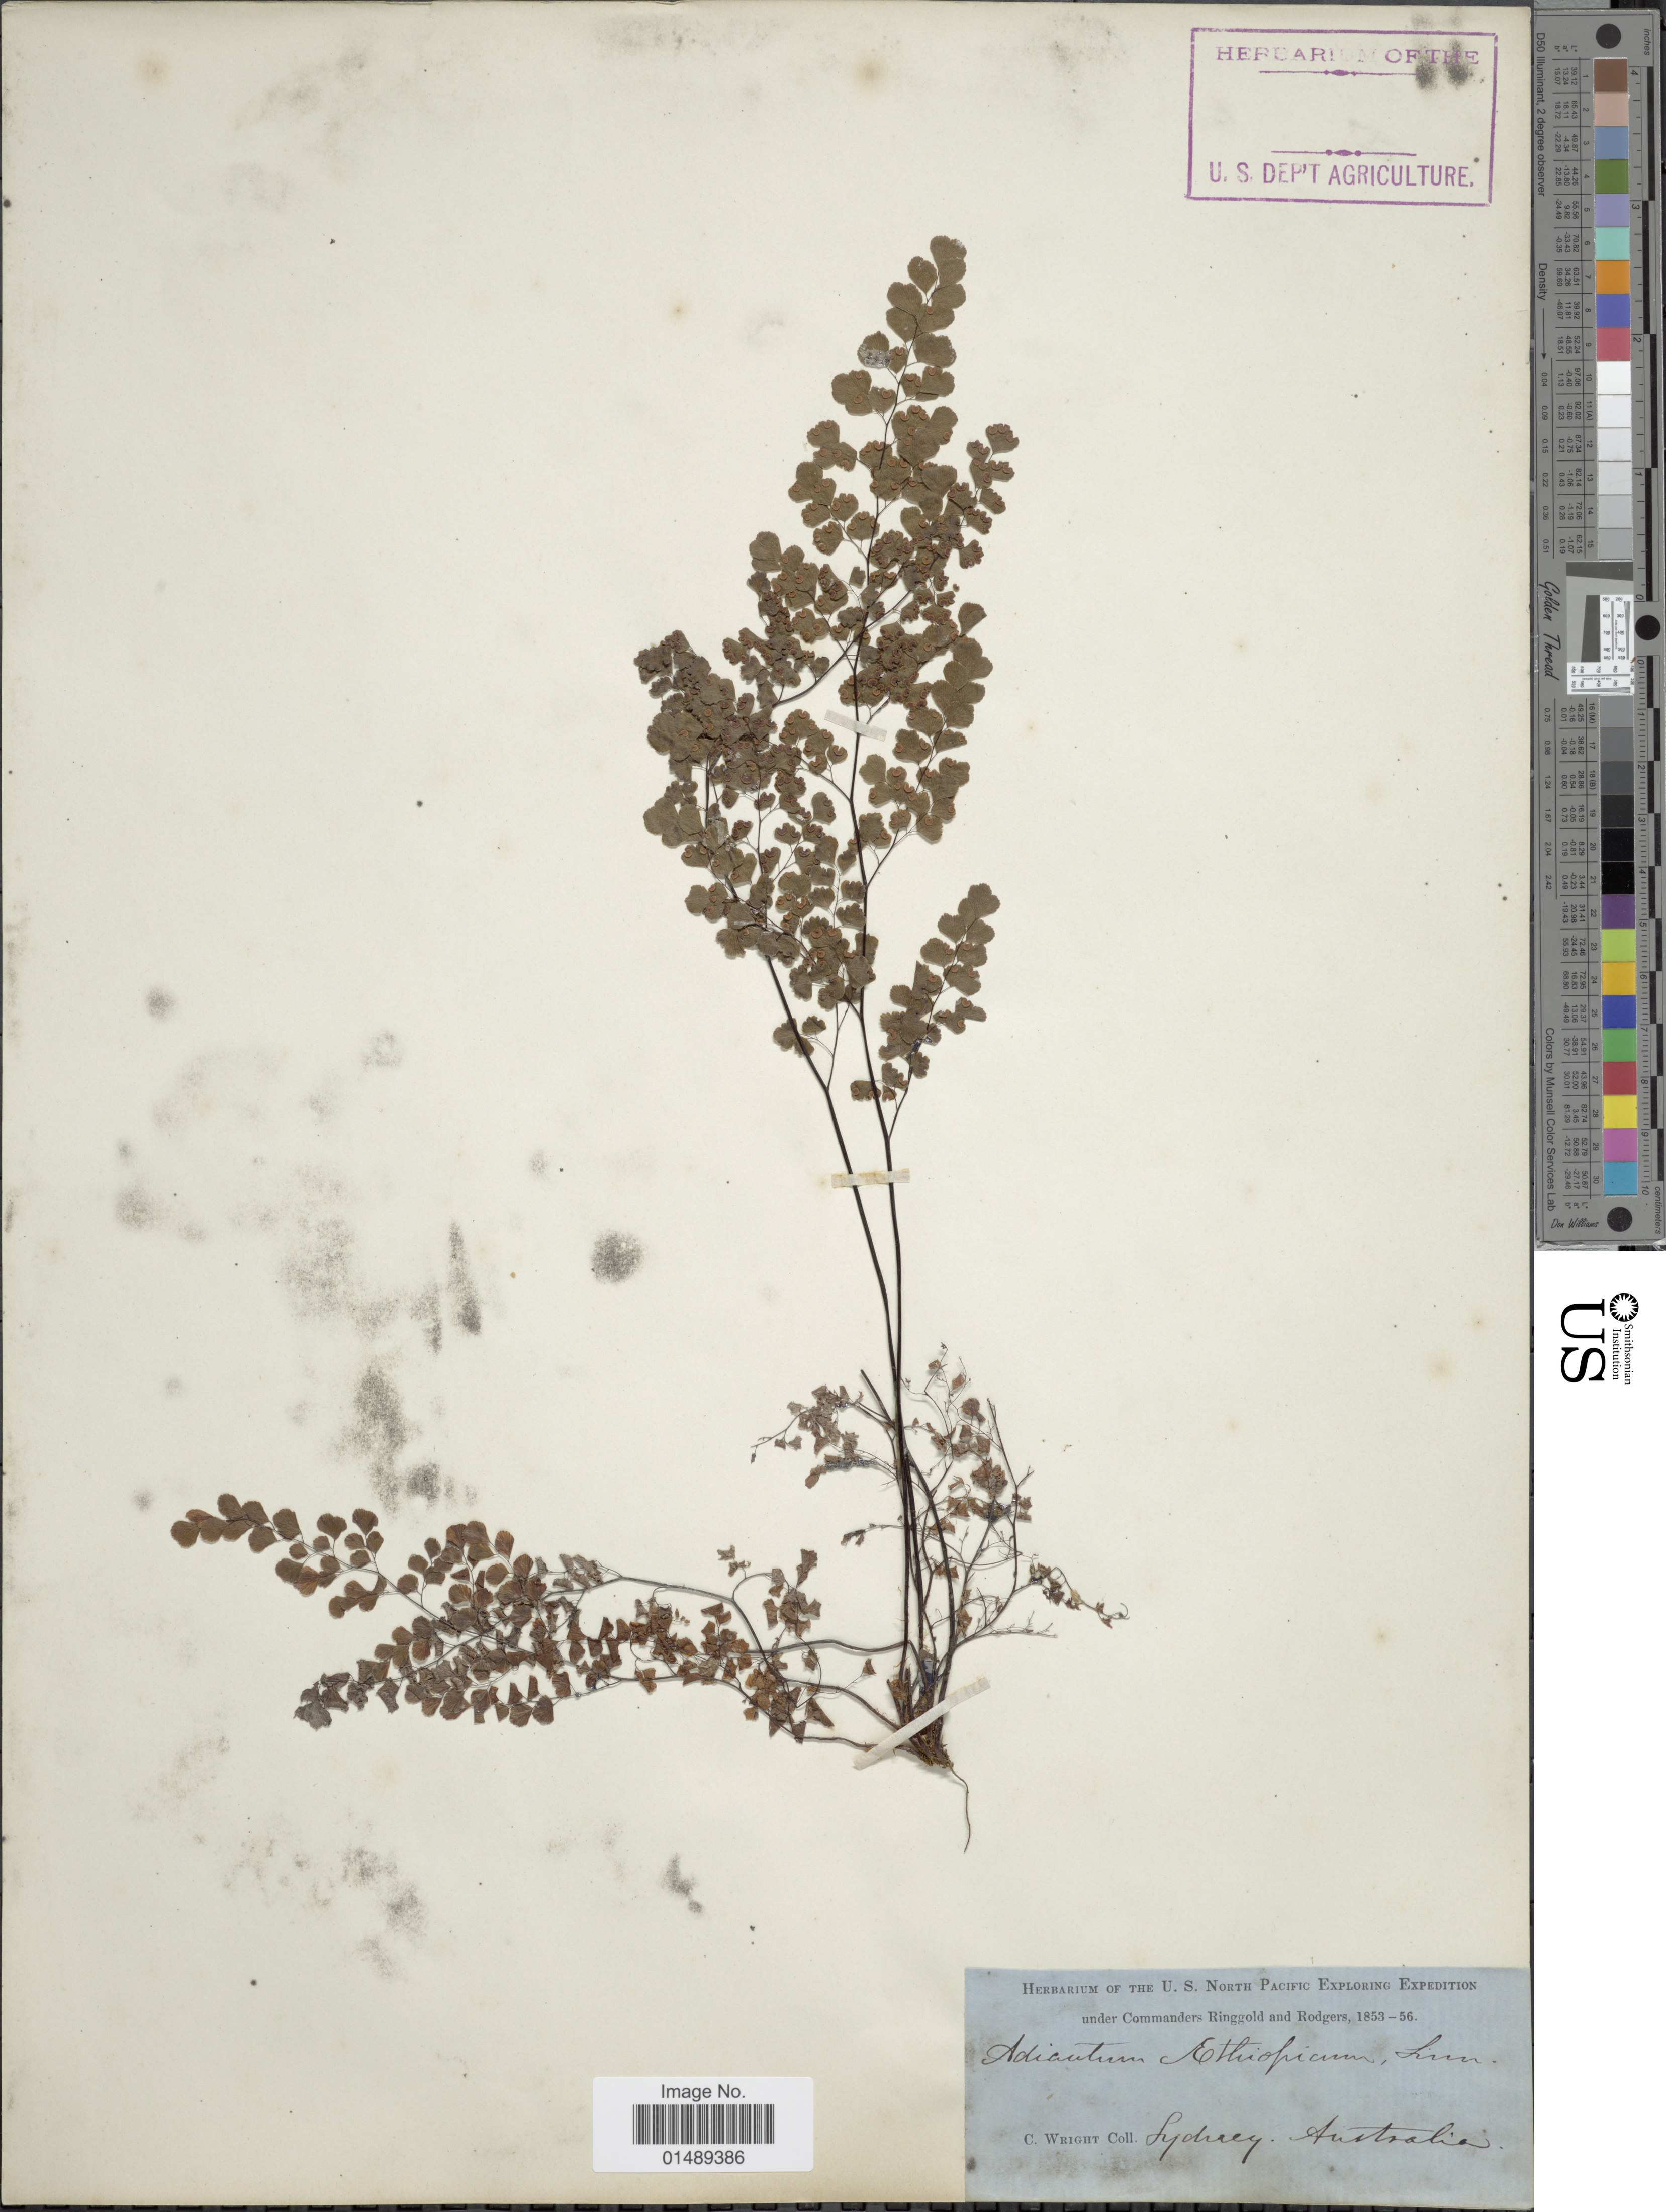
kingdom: Plantae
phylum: Tracheophyta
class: Polypodiopsida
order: Polypodiales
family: Pteridaceae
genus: Adiantum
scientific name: Adiantum poiretii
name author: Wikstr.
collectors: C. Wright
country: Australia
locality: Sydney, Australia